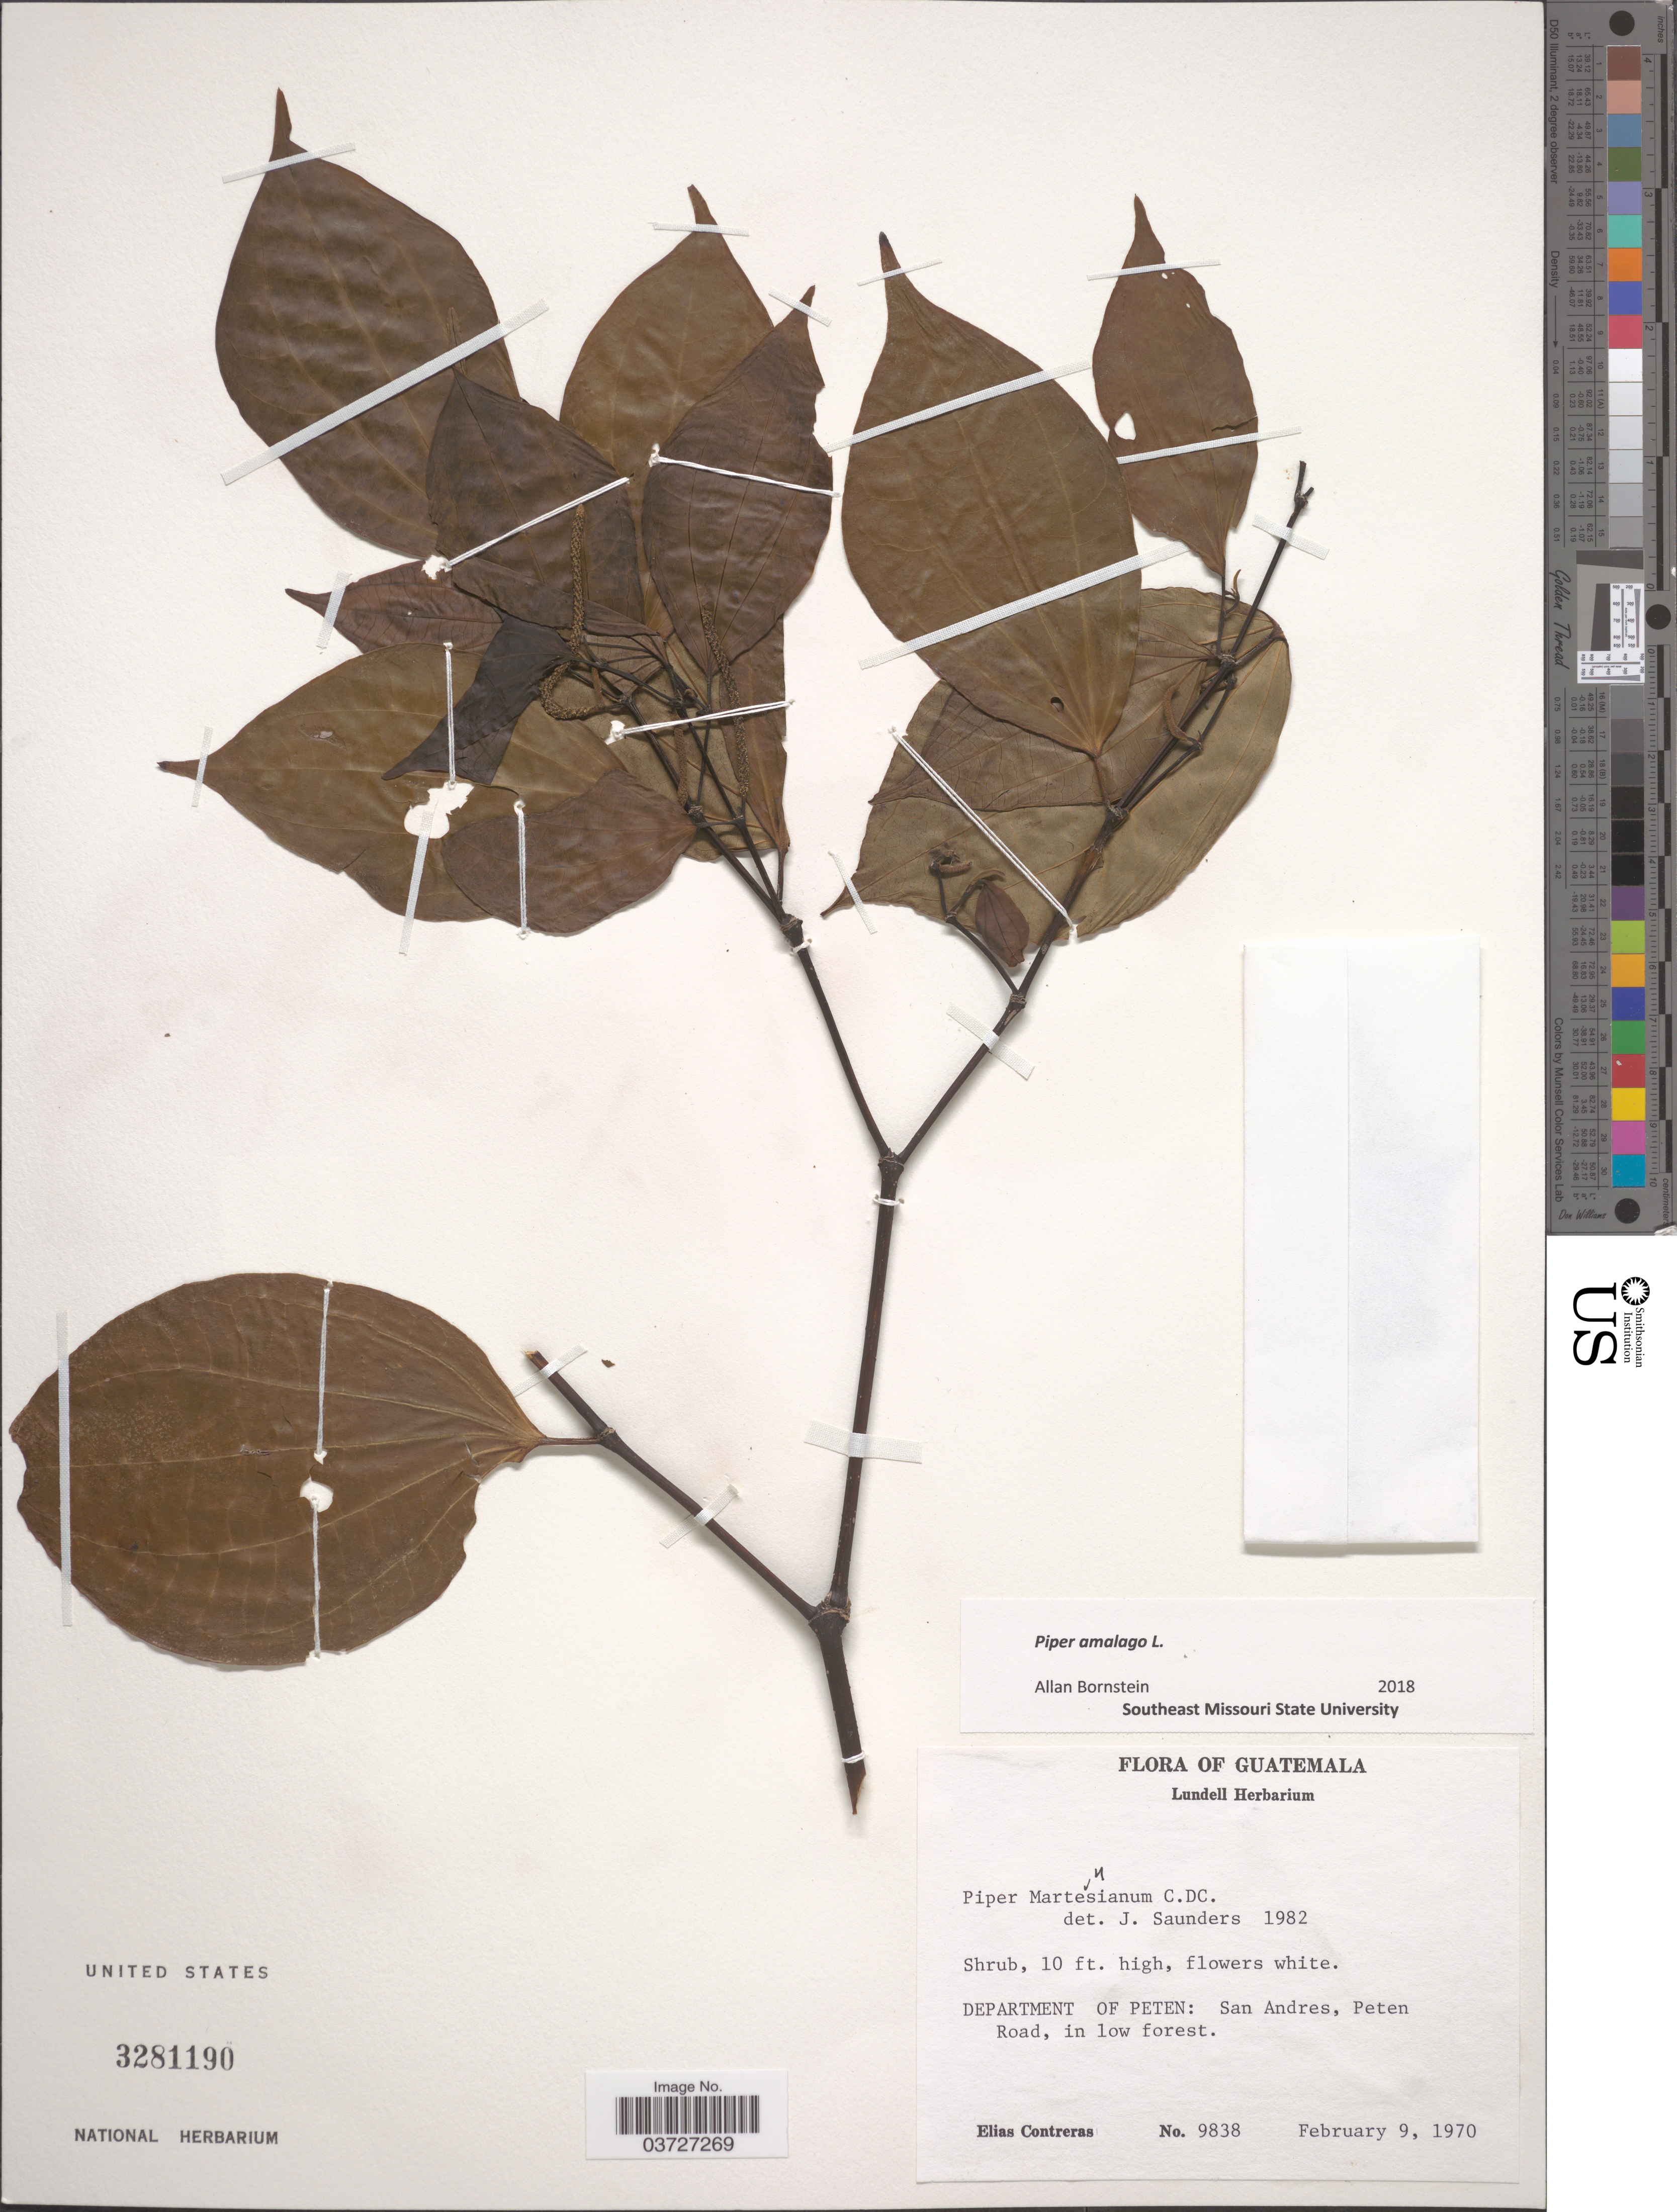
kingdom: Plantae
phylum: Tracheophyta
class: Magnoliopsida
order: Piperales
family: Piperaceae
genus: Piper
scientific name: Piper amalago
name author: L.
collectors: E. Contreras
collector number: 9838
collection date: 1970-02-09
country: Guatemala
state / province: El Peten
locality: Department of Peten: San Andres, Peten Road, in low forest.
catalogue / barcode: US 3281190